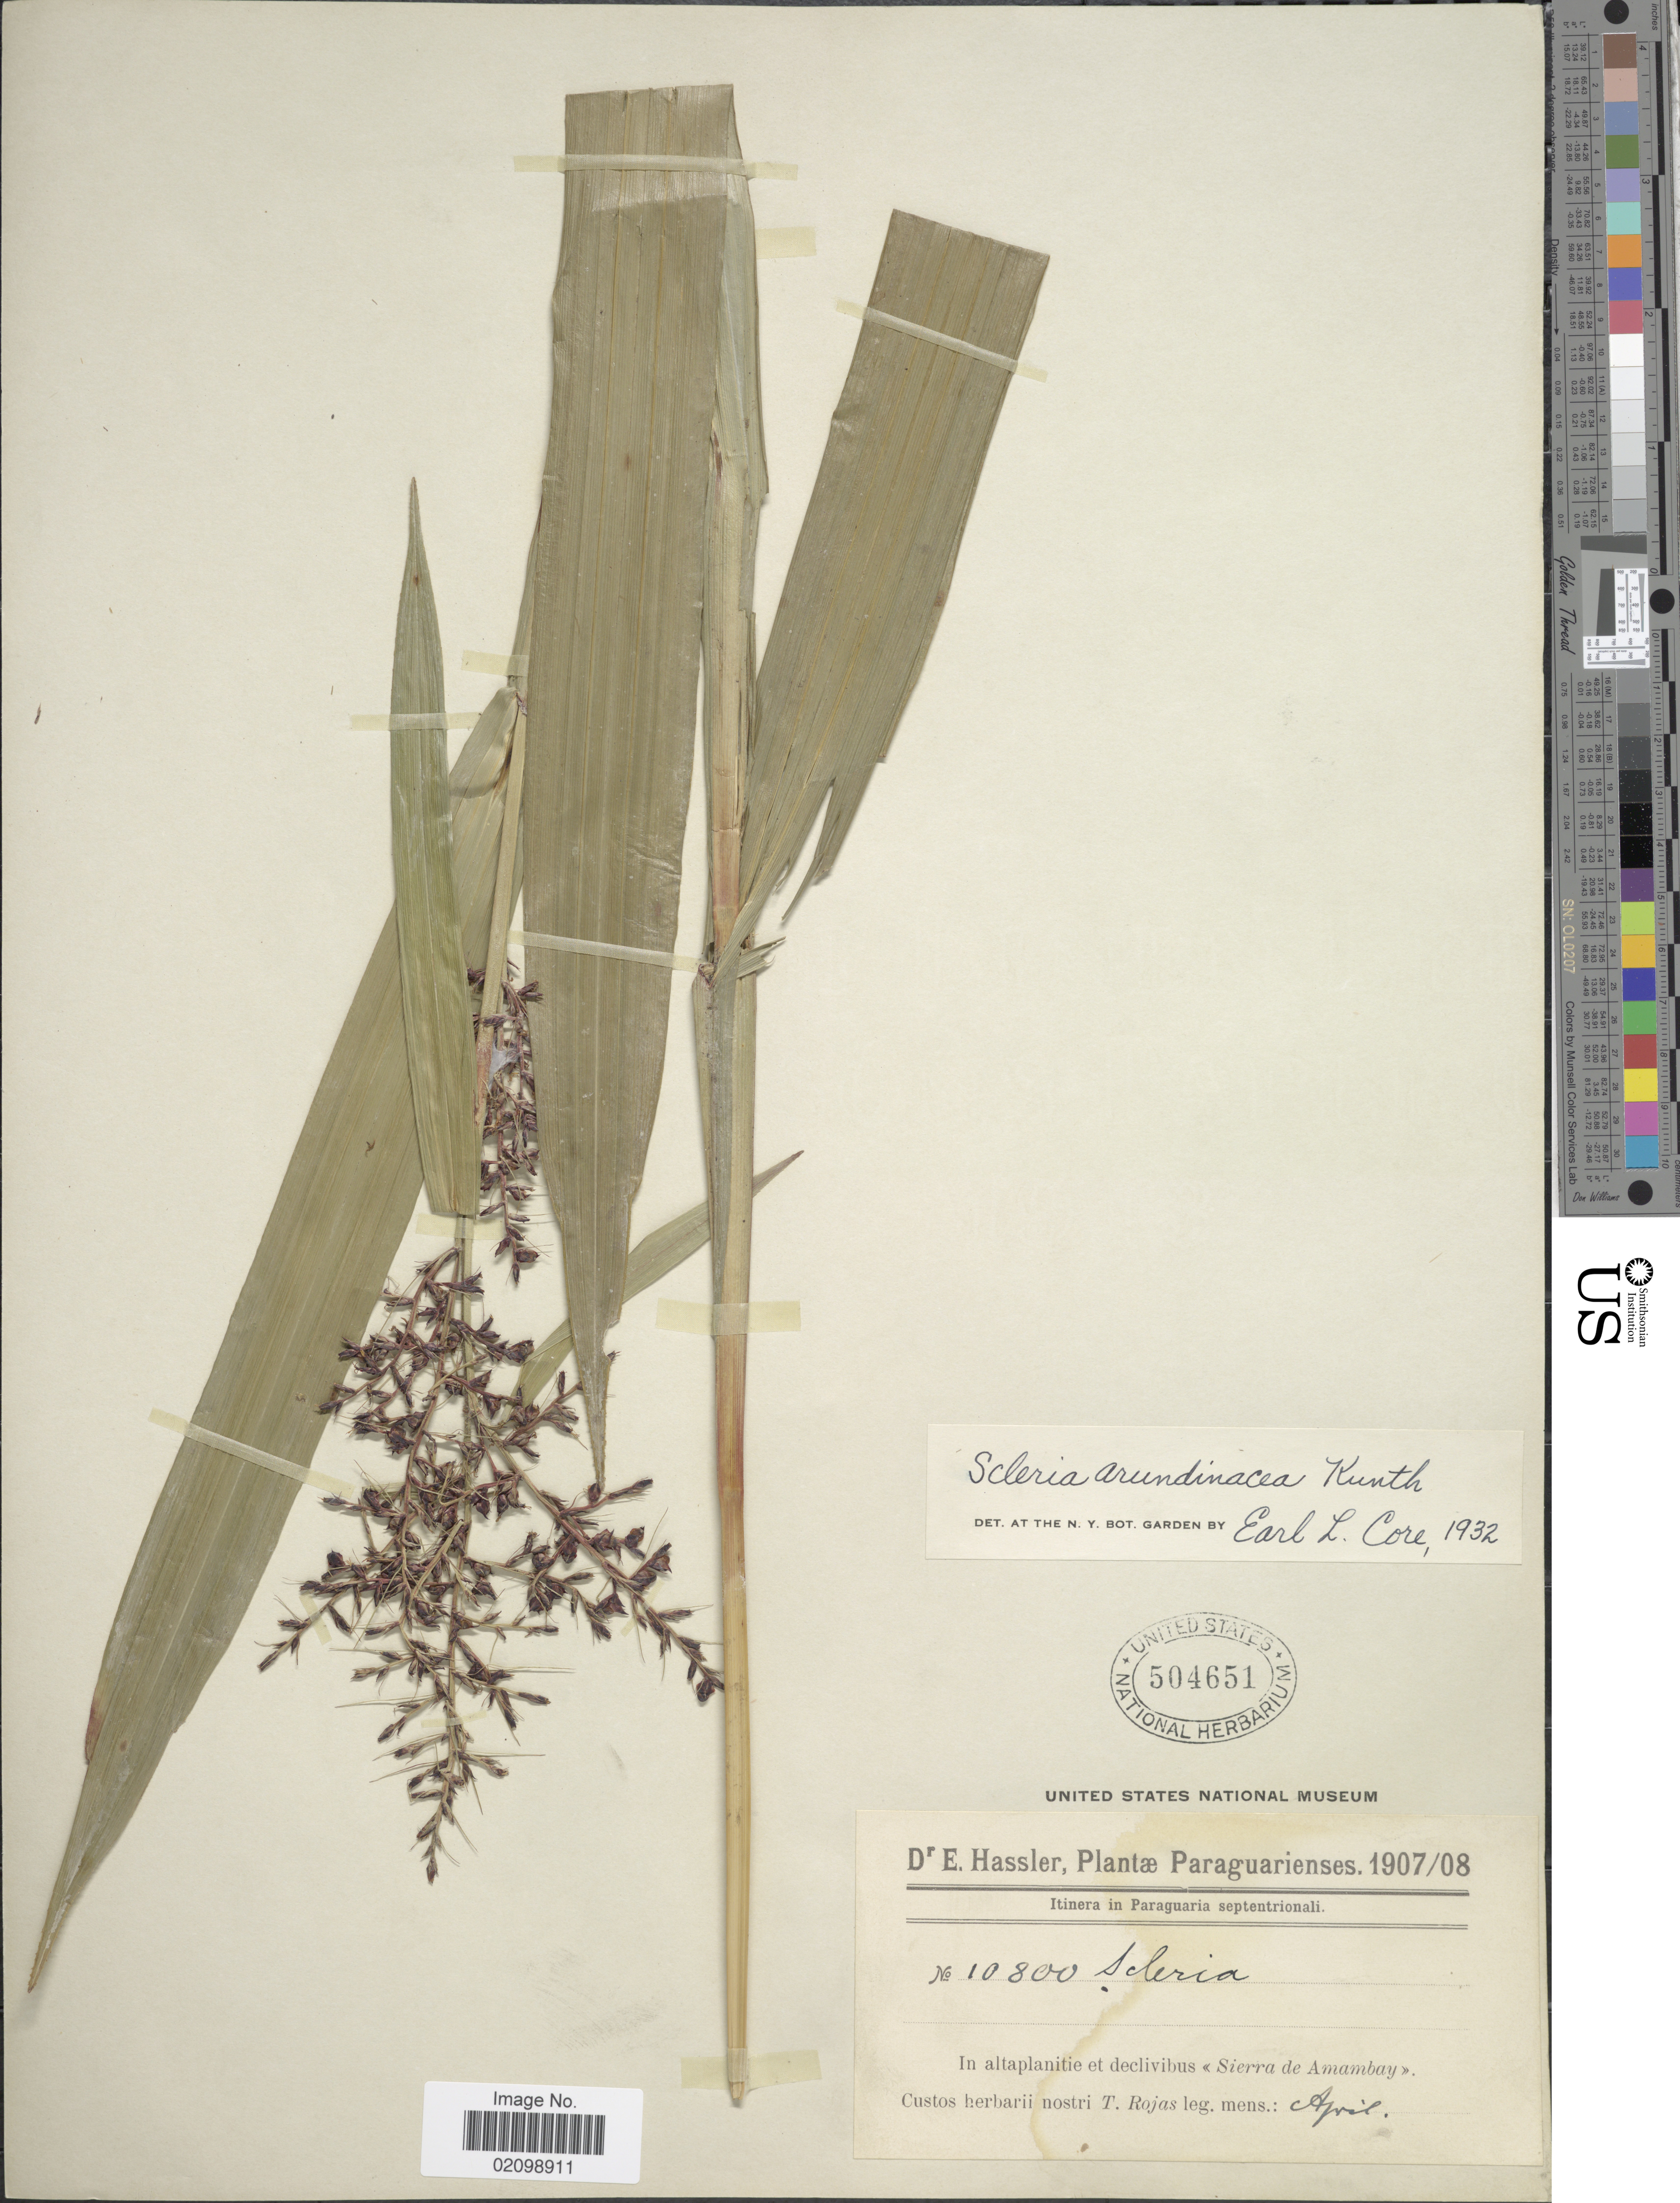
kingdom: Plantae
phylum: Tracheophyta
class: Liliopsida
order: Poales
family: Cyperaceae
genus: Scleria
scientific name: Scleria latifolia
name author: Sw.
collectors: E. Hassler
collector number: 10800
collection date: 1907-04/1908-04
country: Paraguay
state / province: Amambay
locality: Sierra de Amambay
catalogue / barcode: US 504651